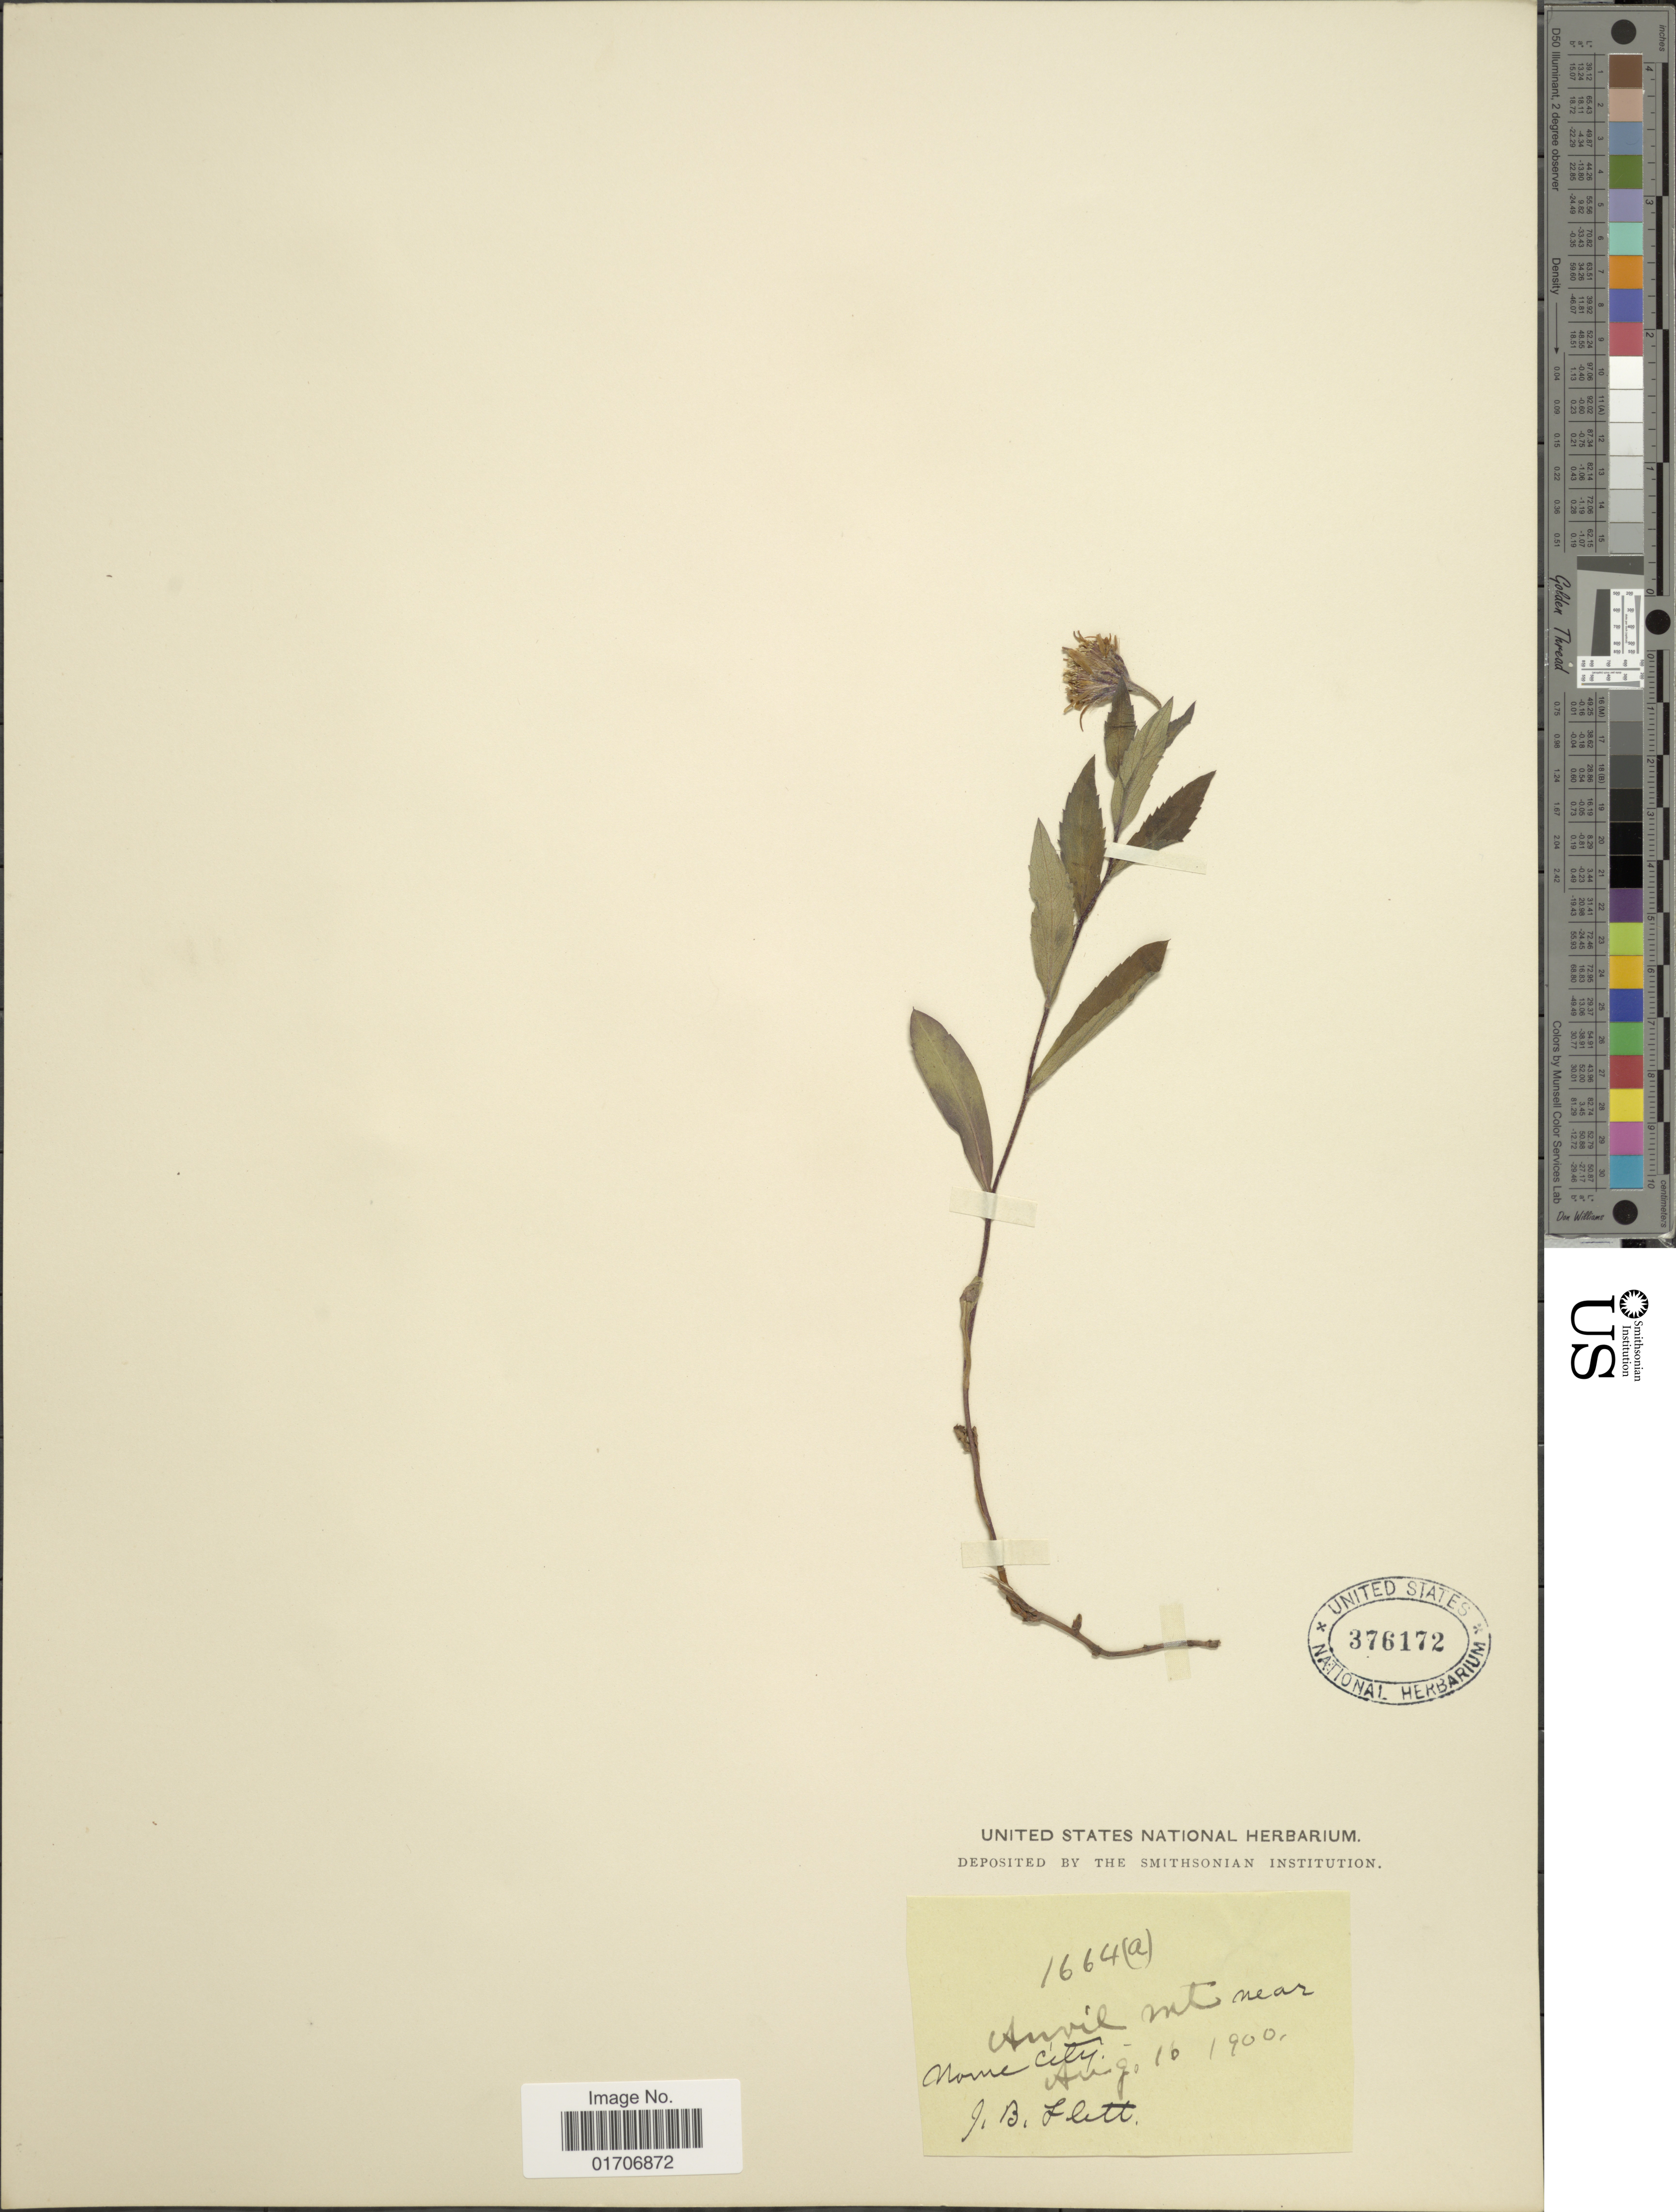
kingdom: Plantae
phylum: Tracheophyta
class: Magnoliopsida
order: Asterales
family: Asteraceae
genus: Eurybia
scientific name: Eurybia sibirica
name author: (L.) G.L. Nesom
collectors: J. Flett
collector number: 1664 (a)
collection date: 1900-08-16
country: United States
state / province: Alaska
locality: Anvil Mt near Nome City.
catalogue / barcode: US 376172